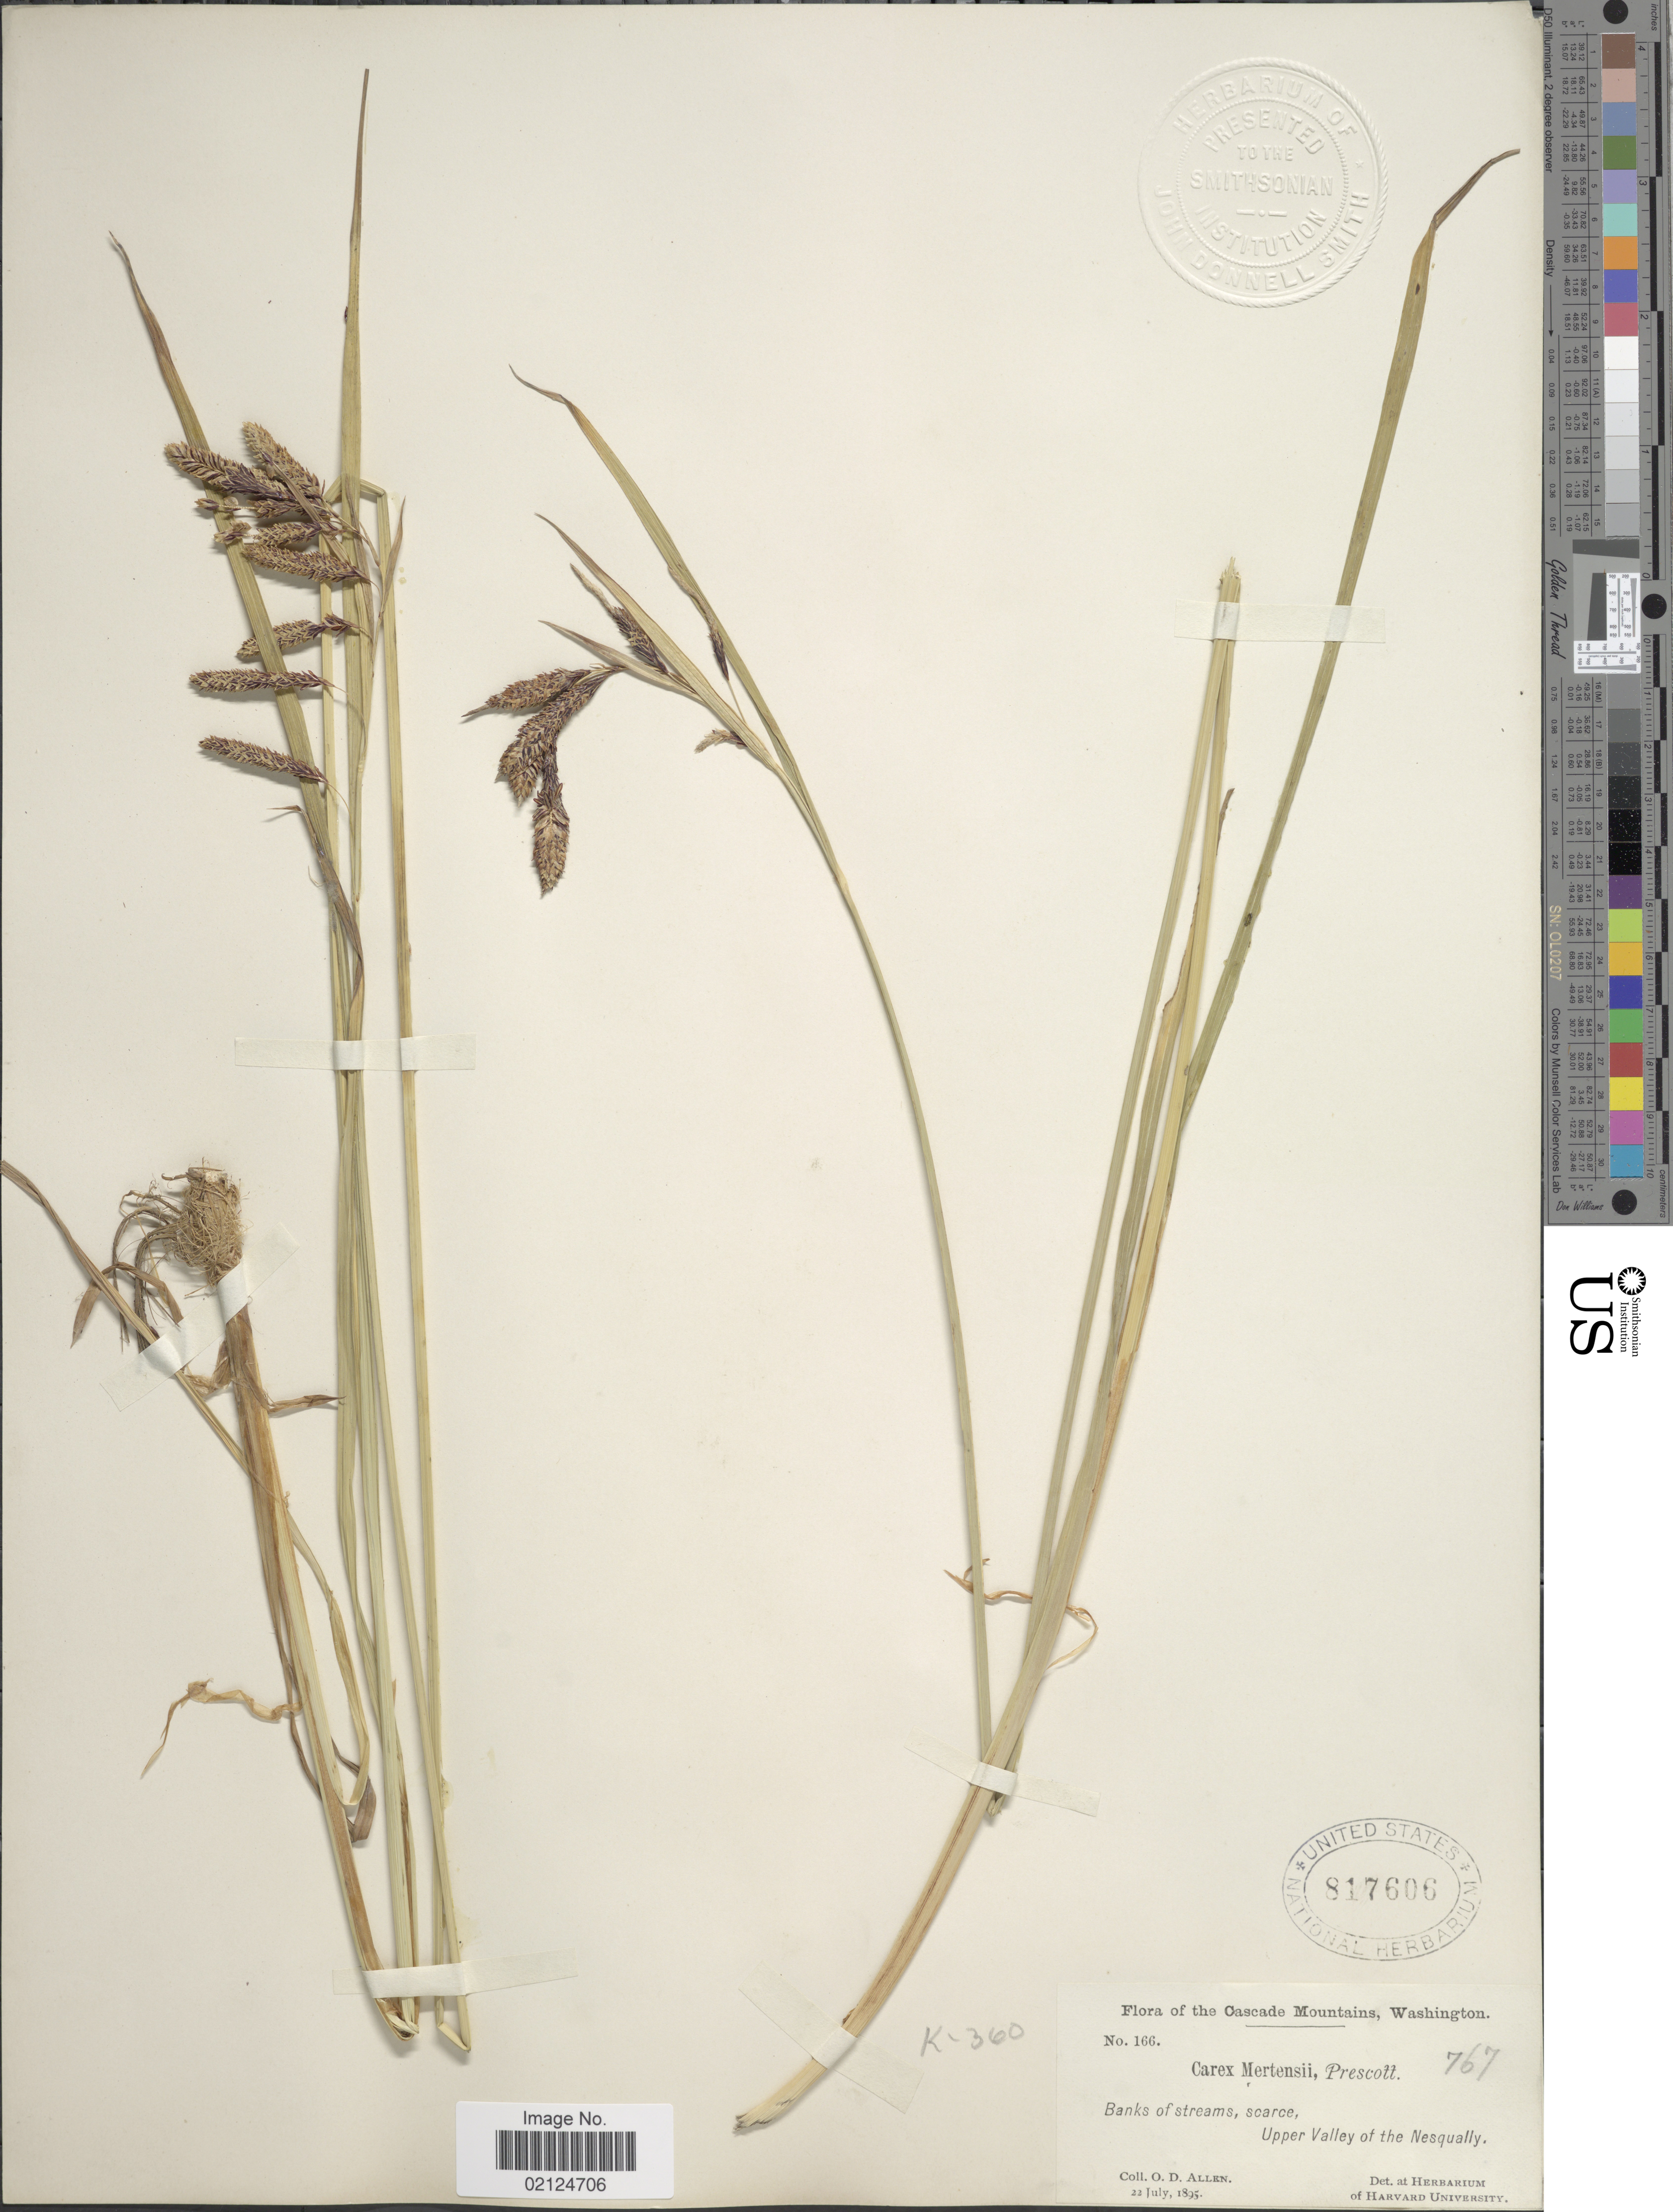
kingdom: Plantae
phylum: Tracheophyta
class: Liliopsida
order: Poales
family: Cyperaceae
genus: Carex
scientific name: Carex mertensii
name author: J.D. Prescott ex Bong.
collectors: O. D. Allen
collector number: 166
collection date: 1895-07-22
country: United States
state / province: Washington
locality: Cascade Mountains, Upper Valley of the Nesqually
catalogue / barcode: US 817606